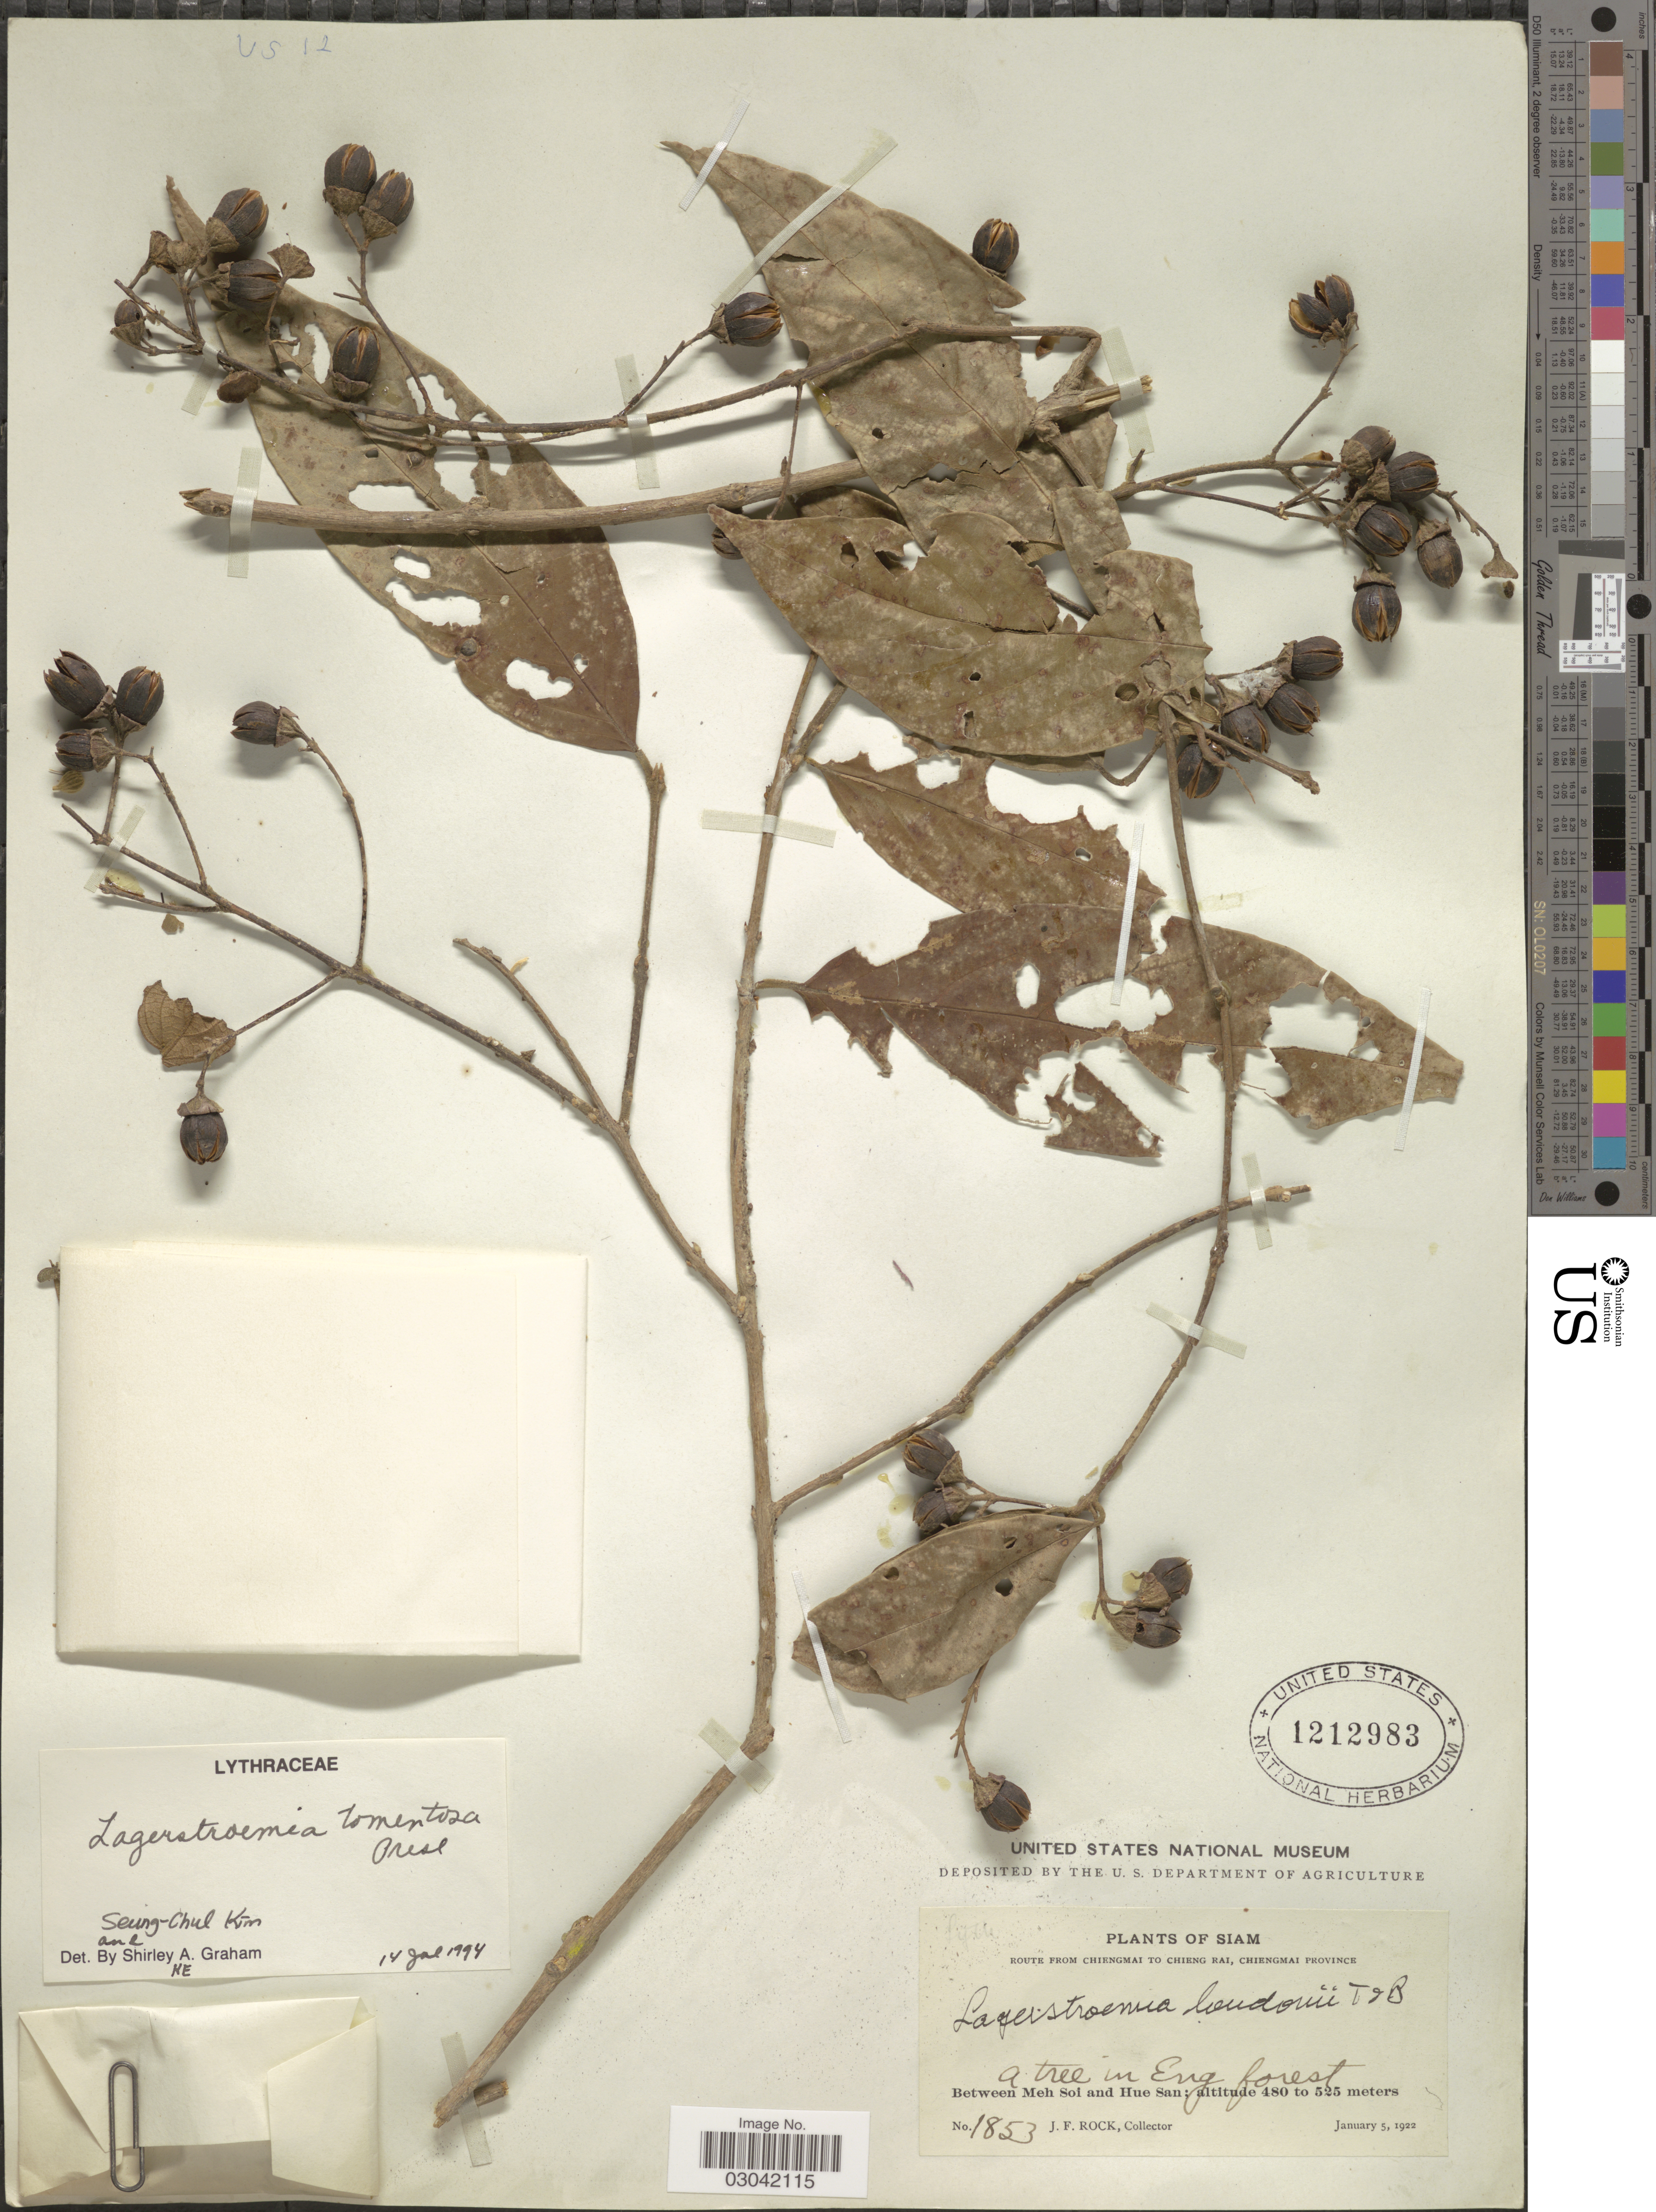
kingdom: Plantae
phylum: Tracheophyta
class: Magnoliopsida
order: Myrtales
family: Lythraceae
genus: Lagerstroemia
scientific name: Lagerstroemia tomentosa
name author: C. Presl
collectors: J. Rock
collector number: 1853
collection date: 1922-01-05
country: Thailand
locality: Siam. Route from Chiengmai to Chieng Rai, Chiengmai Province. Between Meh Soi and Hue San.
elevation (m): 480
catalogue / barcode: US 1212983